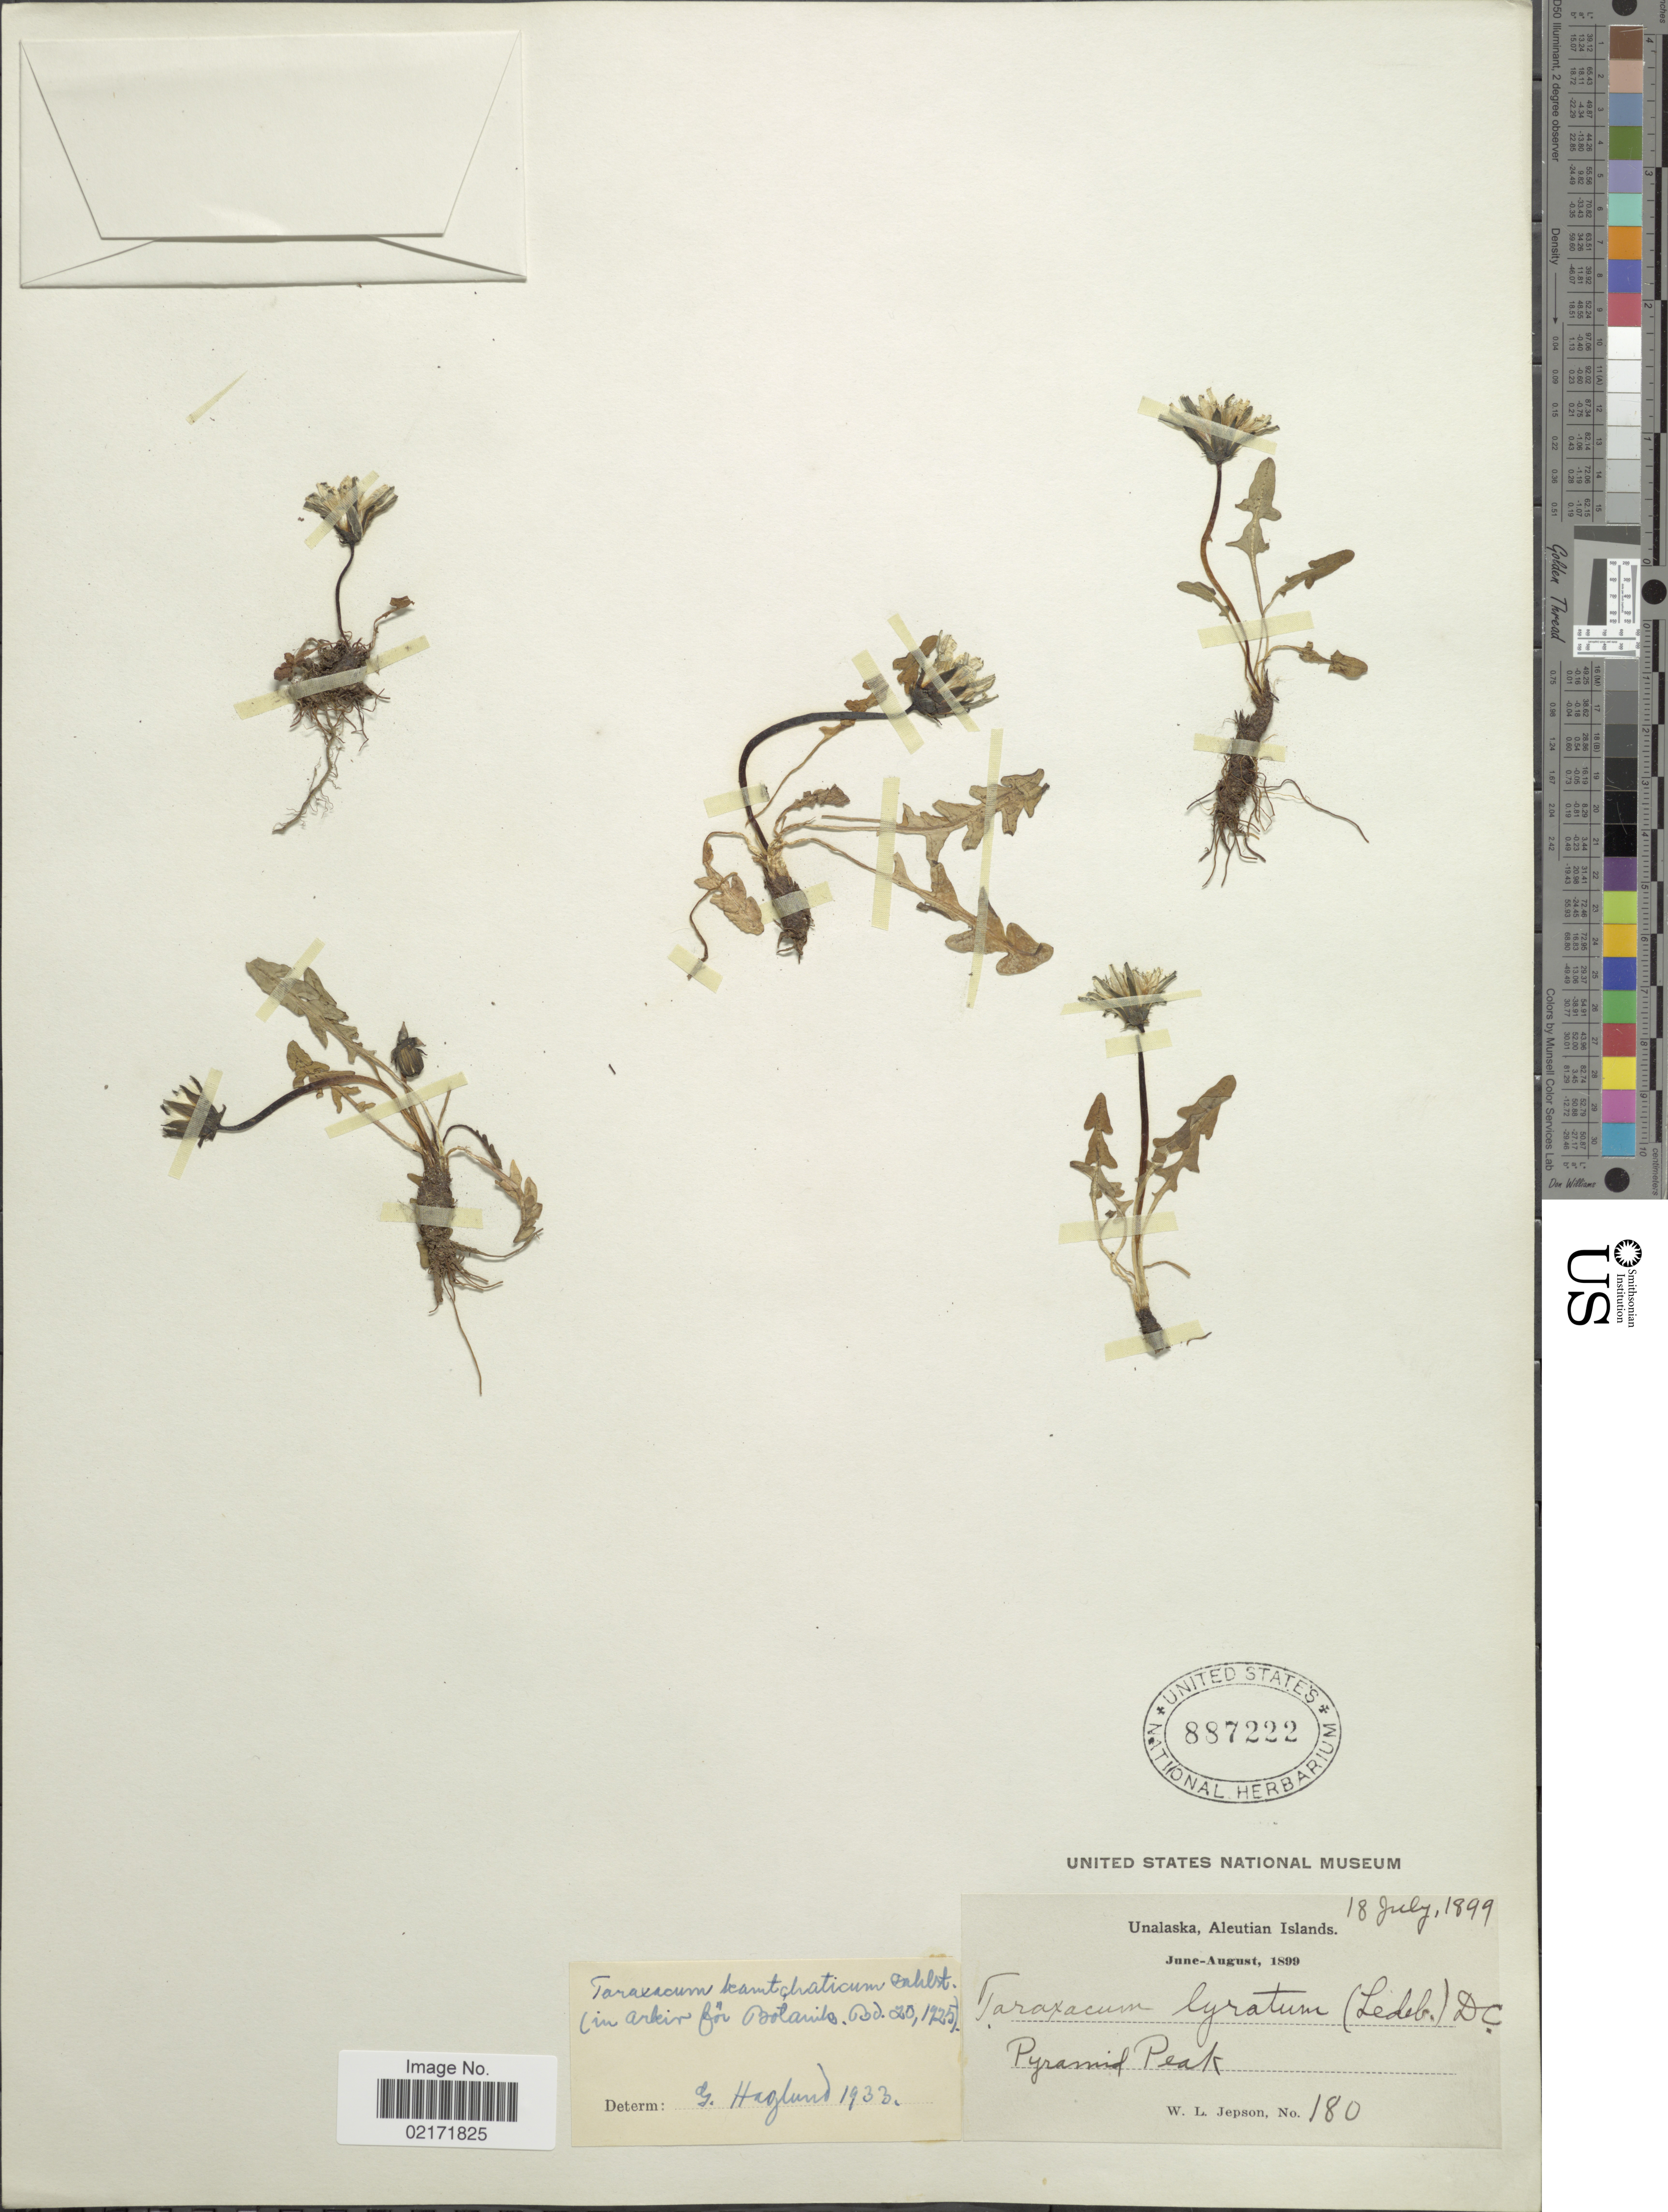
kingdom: Plantae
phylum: Tracheophyta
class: Magnoliopsida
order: Asterales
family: Asteraceae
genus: Taraxacum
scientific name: Taraxacum alaskanum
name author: Rydb.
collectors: W. L. Jepson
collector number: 180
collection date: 1899-07-18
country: United States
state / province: Alaska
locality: Unalaska, Aleutian Islands, Pyramid Peak.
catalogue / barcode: US 887222